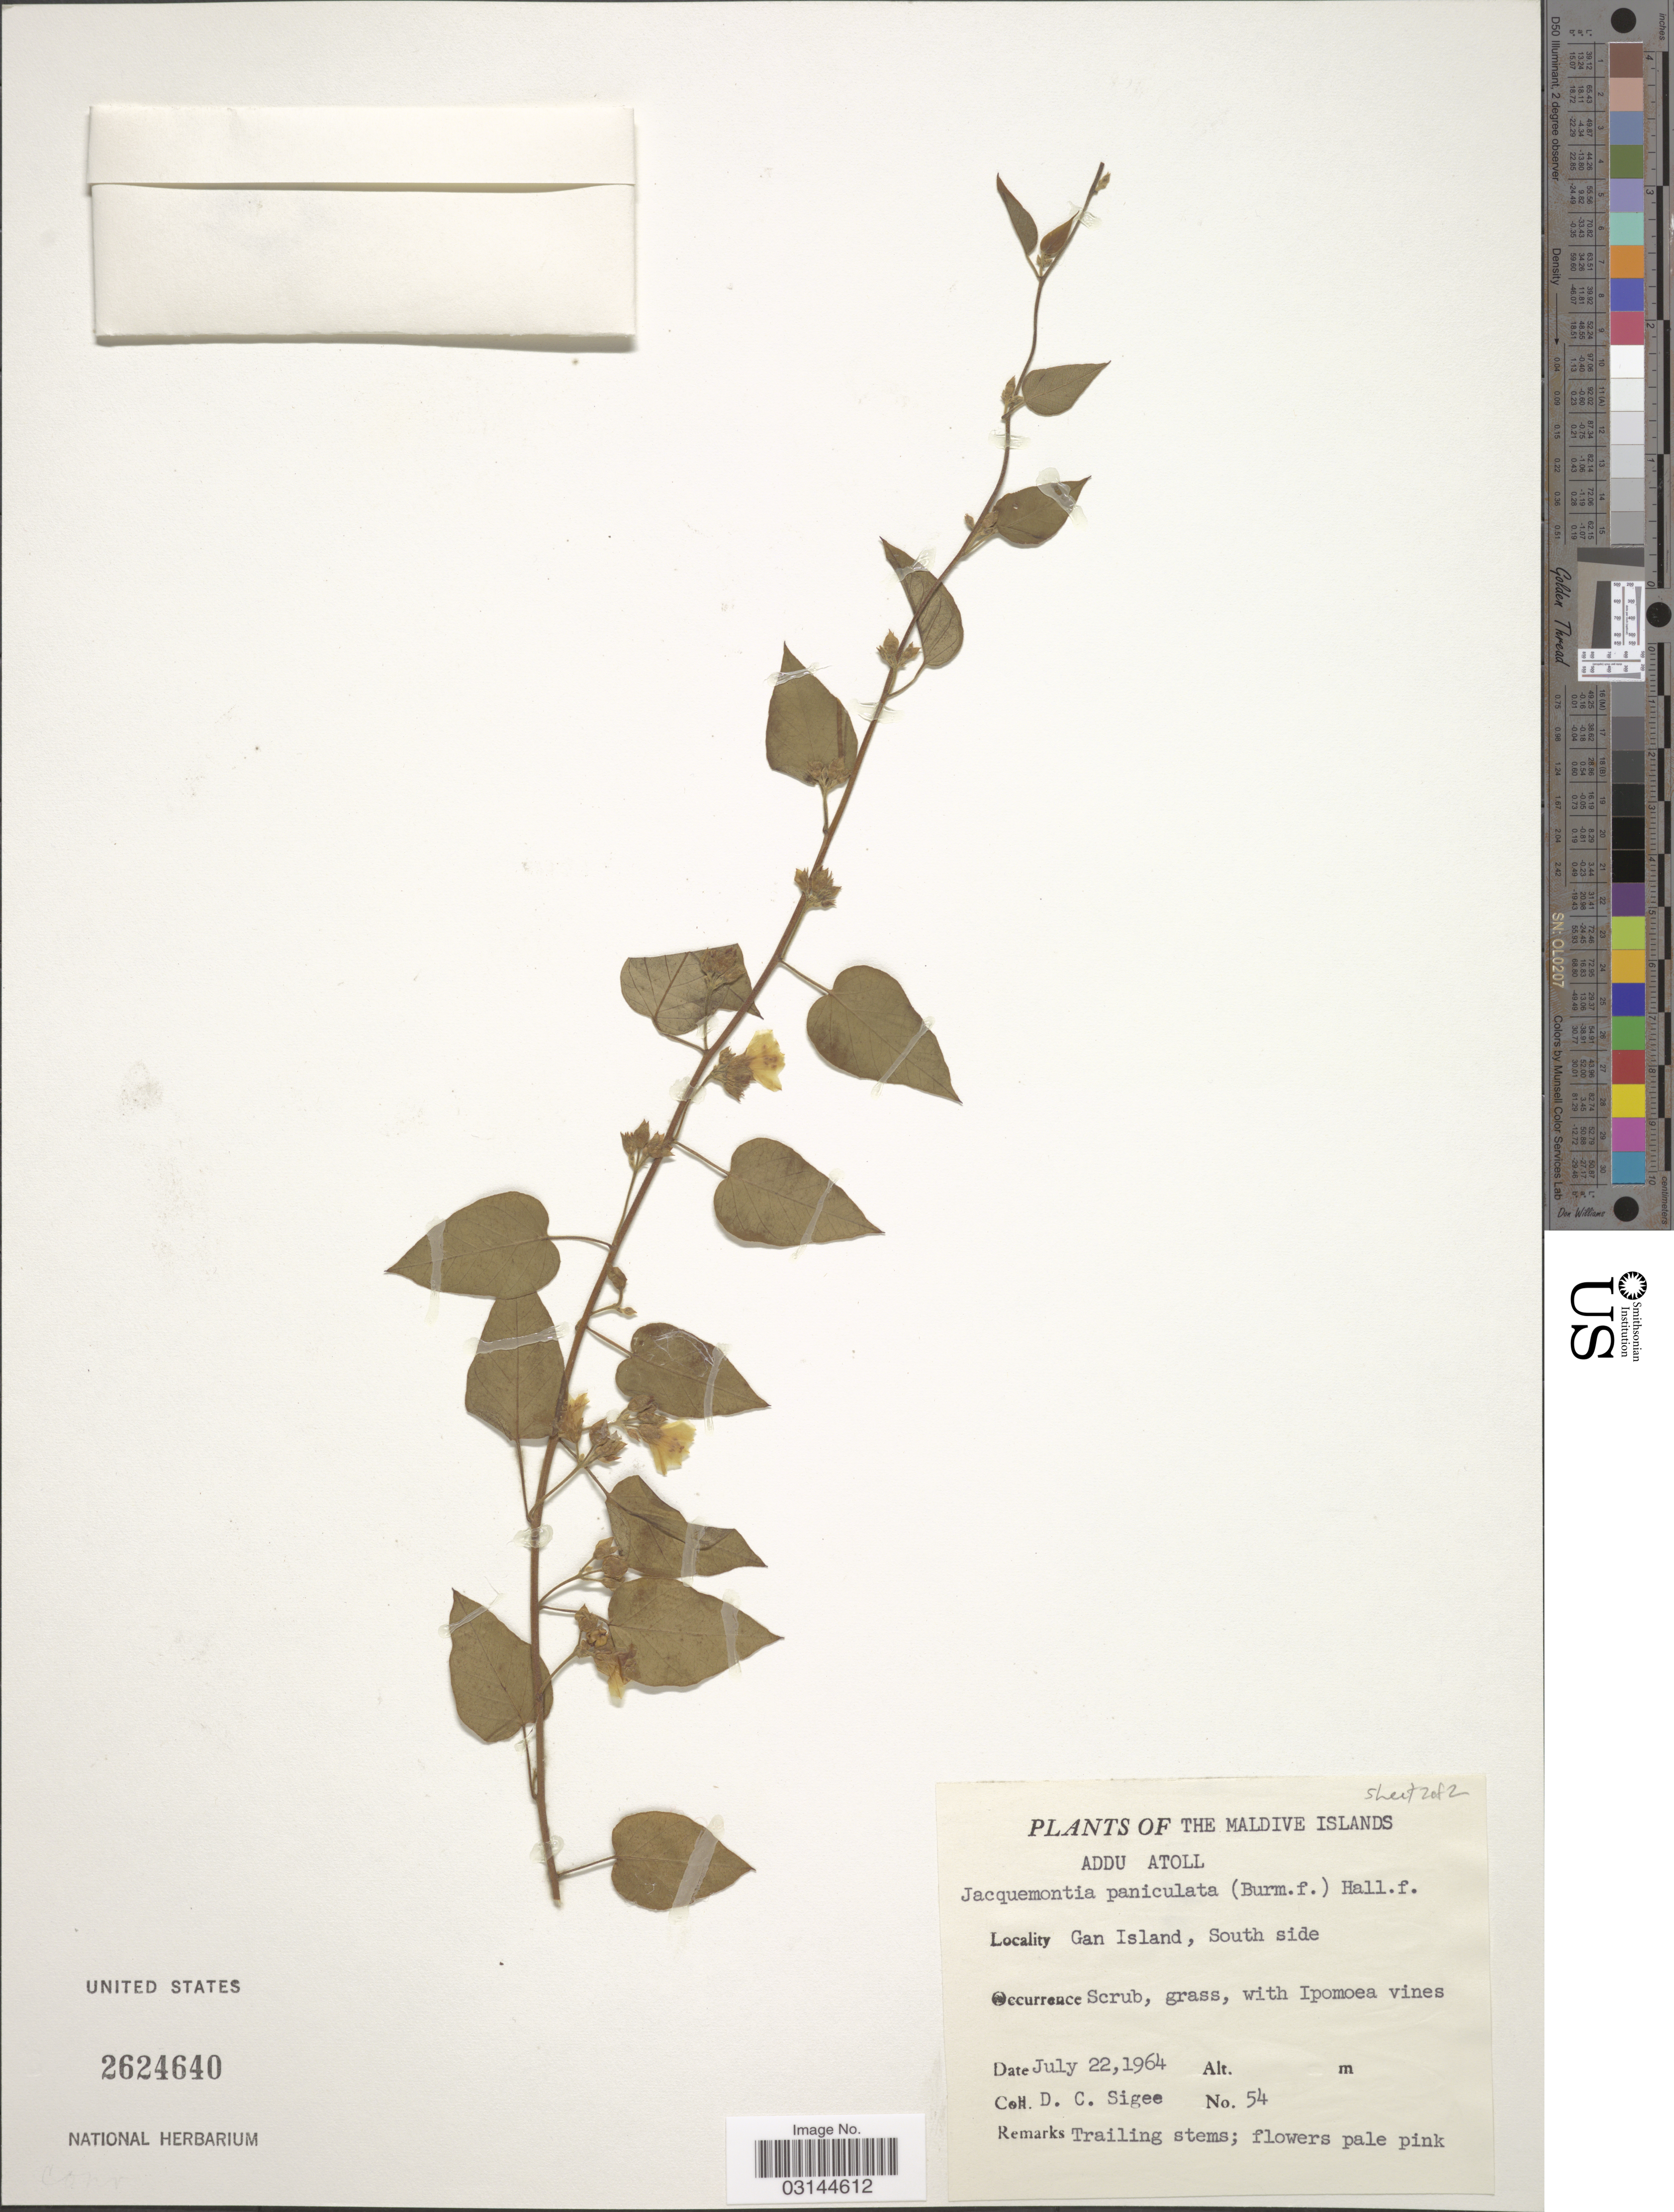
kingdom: Plantae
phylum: Tracheophyta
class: Magnoliopsida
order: Solanales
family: Convolvulaceae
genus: Jacquemontia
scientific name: Jacquemontia paniculata var. tomentosa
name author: (Warb.) Ooststr.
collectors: D. C. Sigee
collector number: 54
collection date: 1964-07-22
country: Maldive Islands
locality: Addu Atoll. Gan Island, South side.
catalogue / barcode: US 2624640